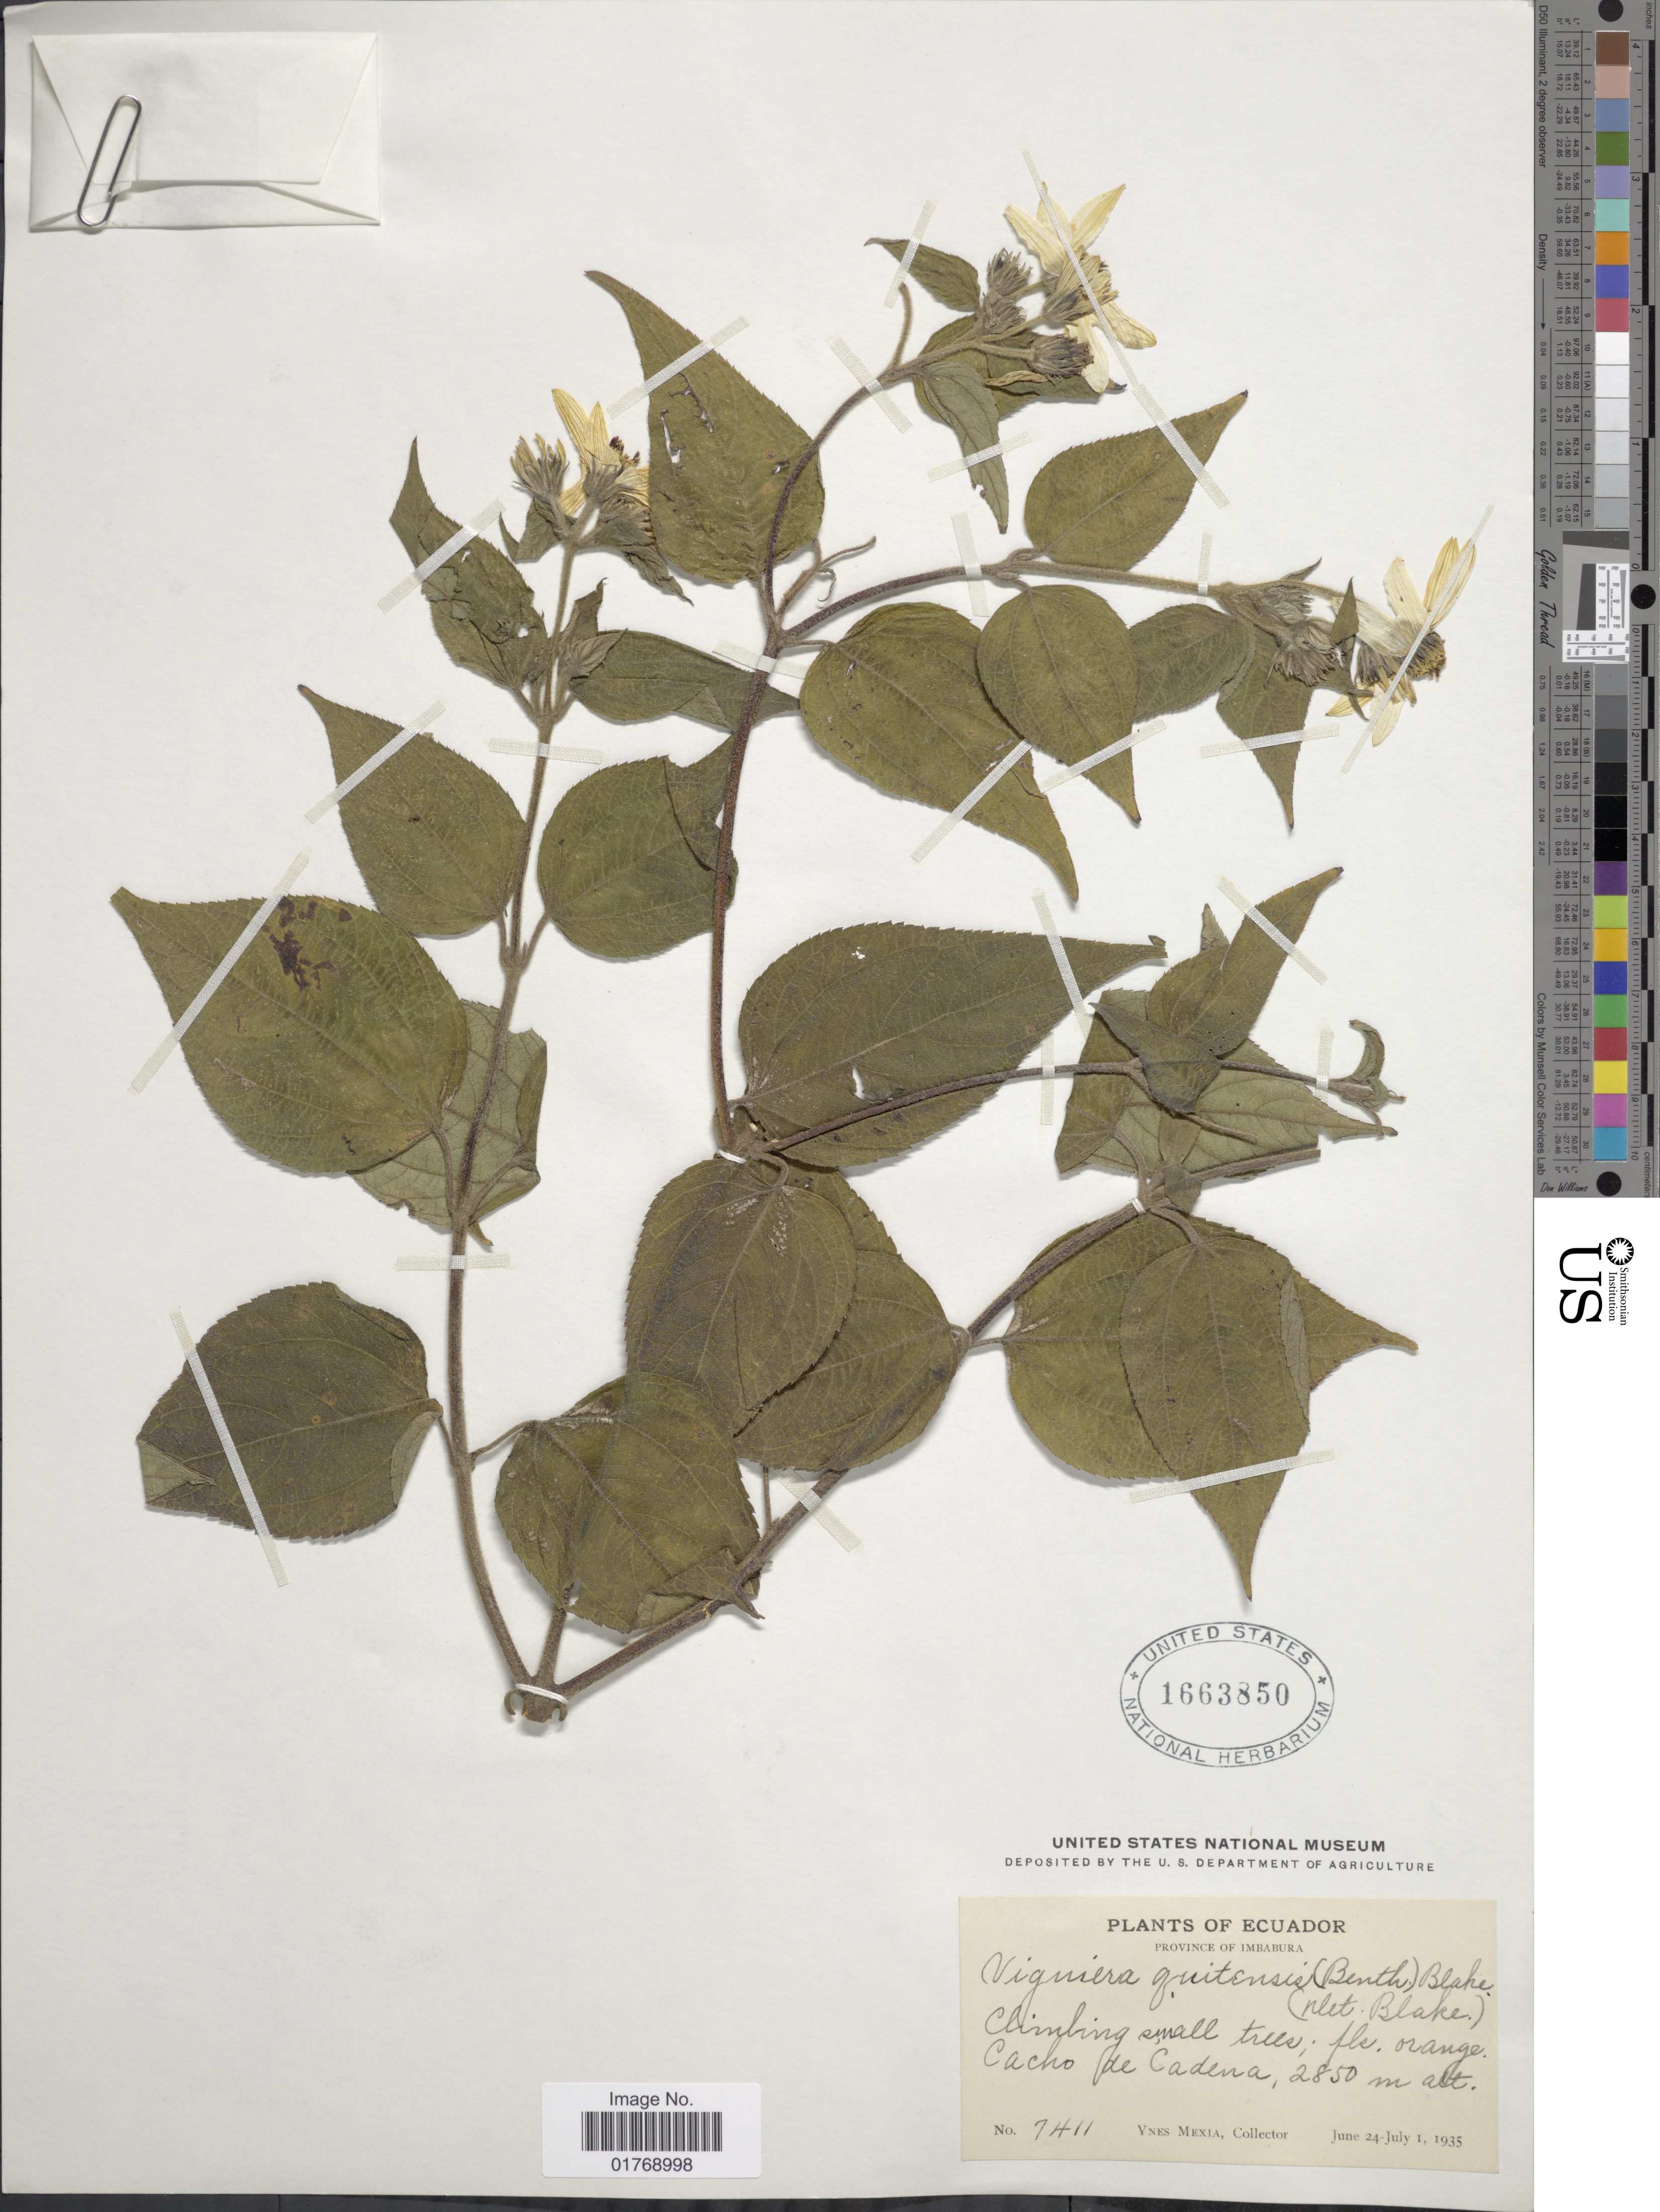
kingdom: Plantae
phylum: Tracheophyta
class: Magnoliopsida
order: Asterales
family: Asteraceae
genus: Viguiera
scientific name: Viguiera quitensis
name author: (Benth.) S.F. Blake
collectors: Y. Mexia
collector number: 7411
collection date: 1935-06-24/1935-07-01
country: Ecuador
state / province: Imbabura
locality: Province of Imbabura. Cacho de Cadena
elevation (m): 2850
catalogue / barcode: US 1663850